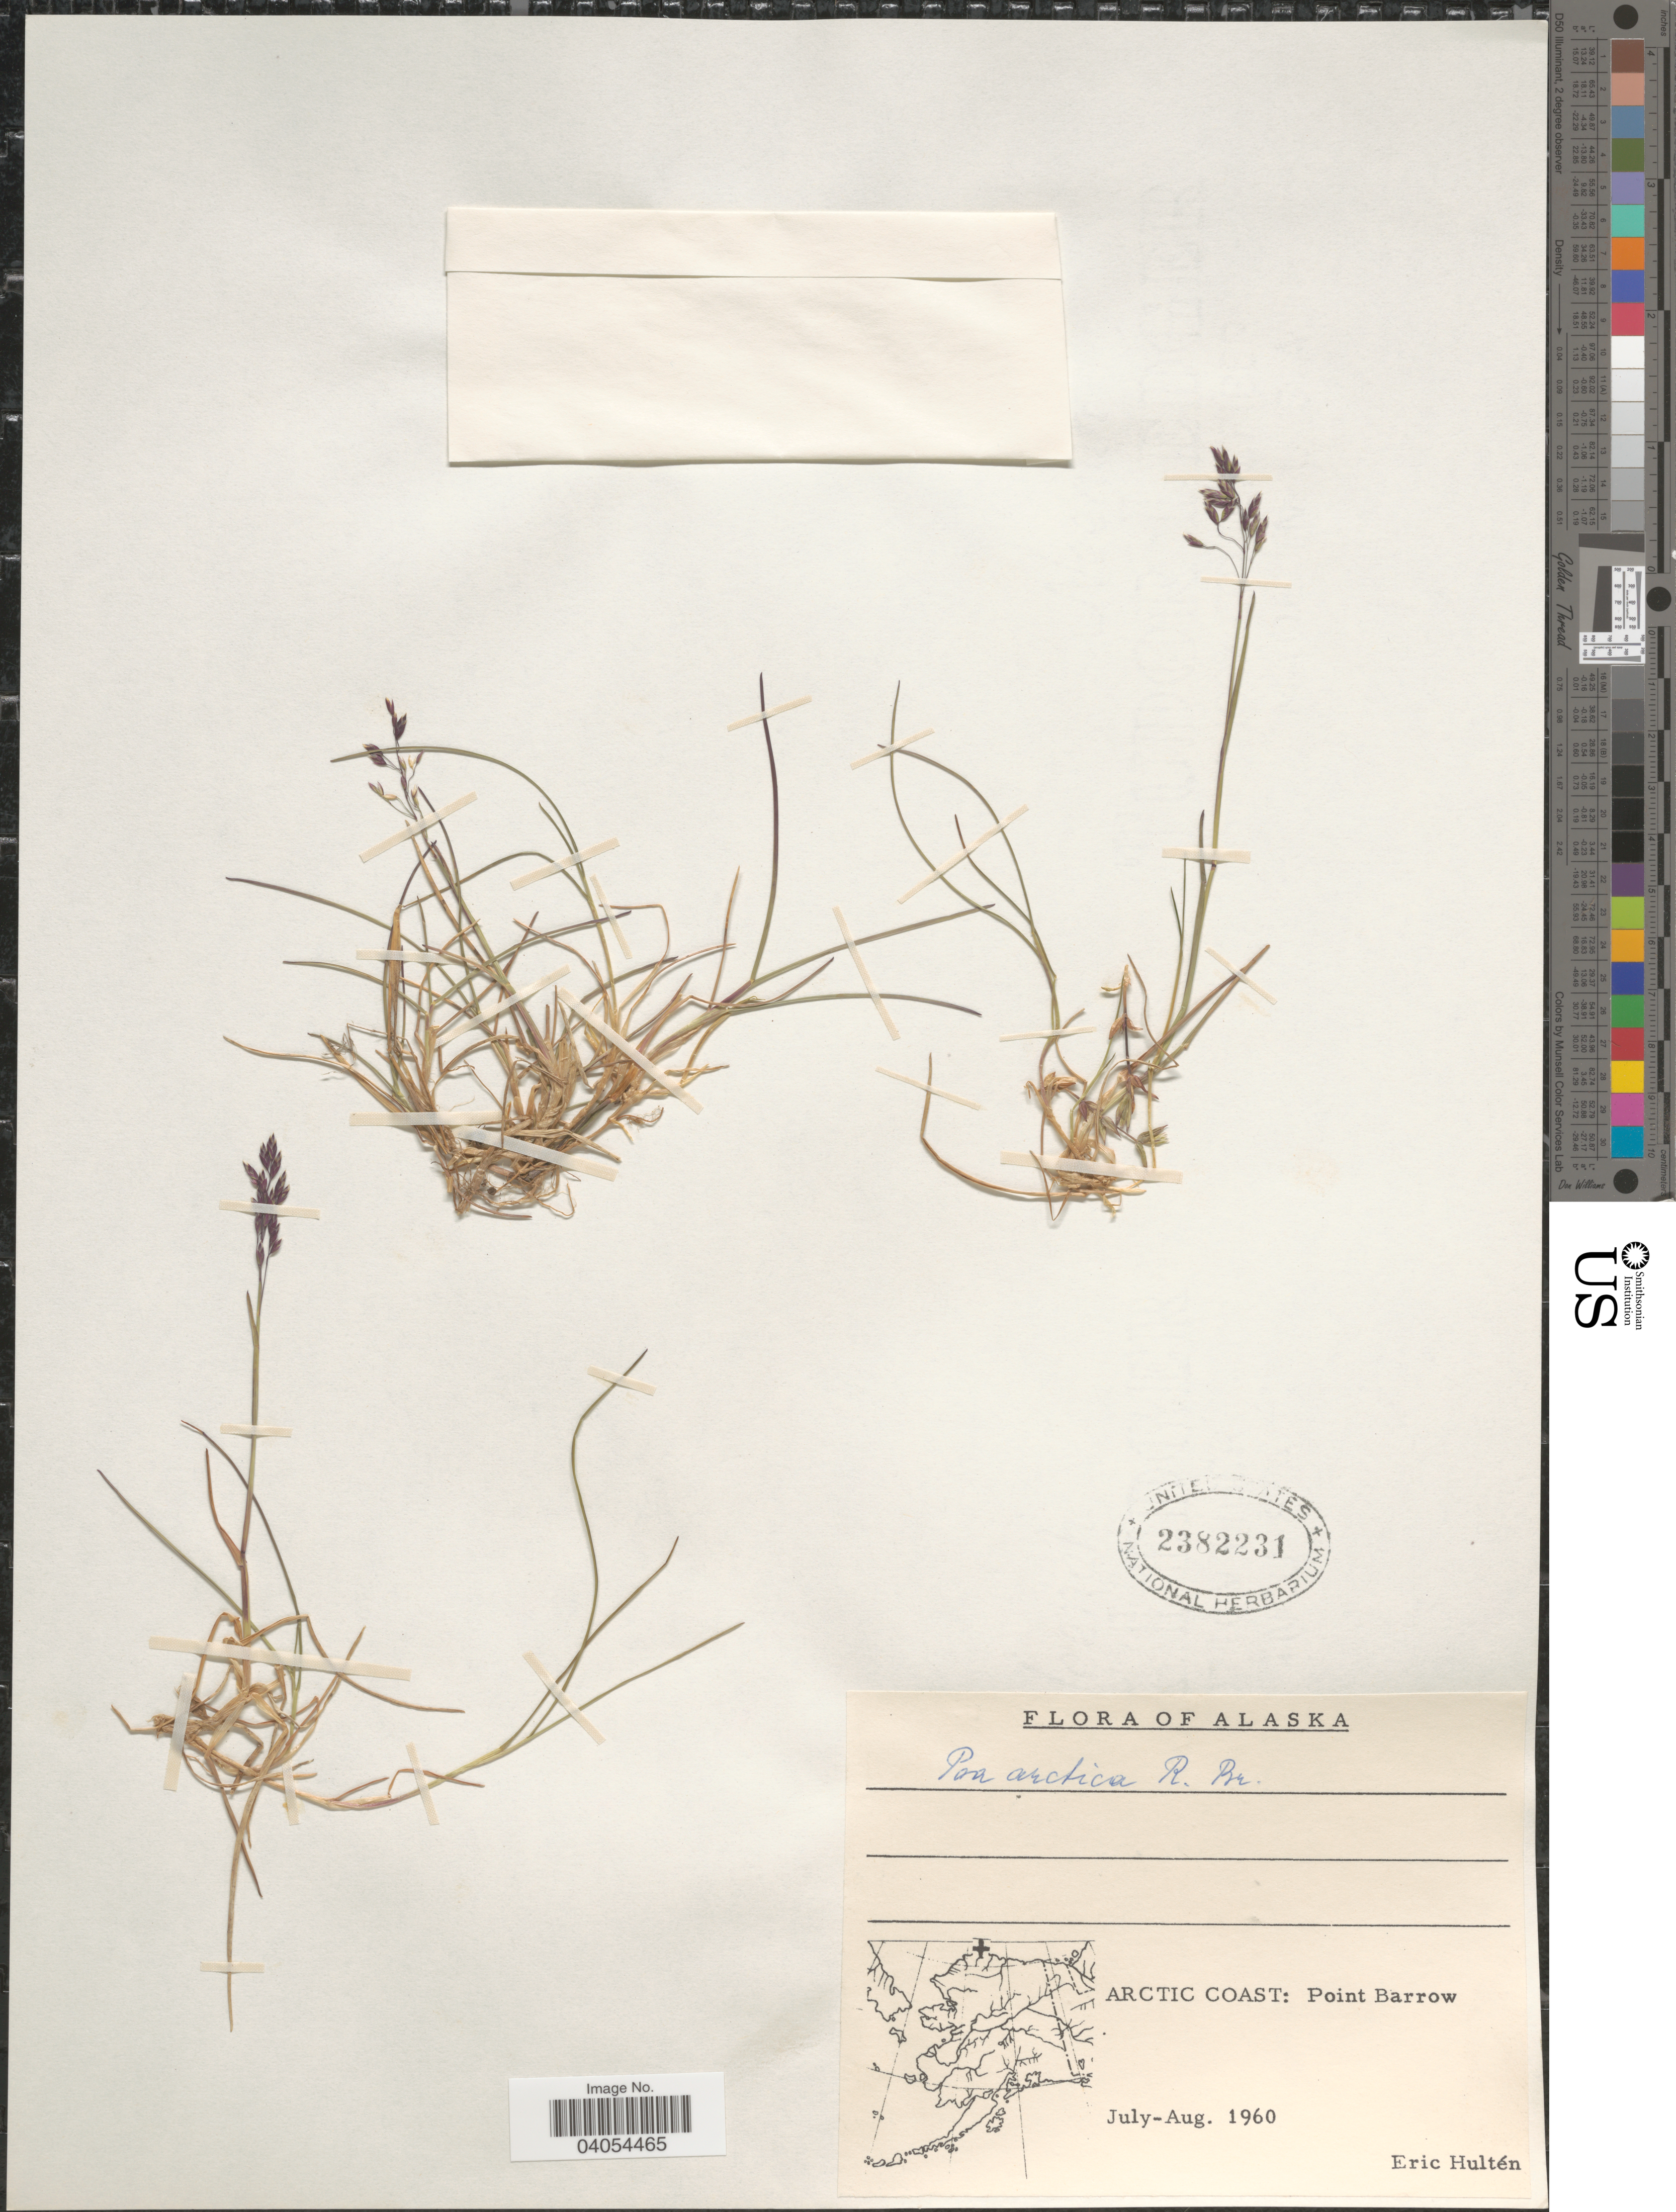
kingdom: Plantae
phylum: Tracheophyta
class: Liliopsida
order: Poales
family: Poaceae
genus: Poa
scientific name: Poa arctica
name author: R. Br.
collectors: E. G. Hultén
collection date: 1960-07/1960-08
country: United States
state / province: Alaska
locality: Arctic Coast: Point Barrow.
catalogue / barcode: US 2382231